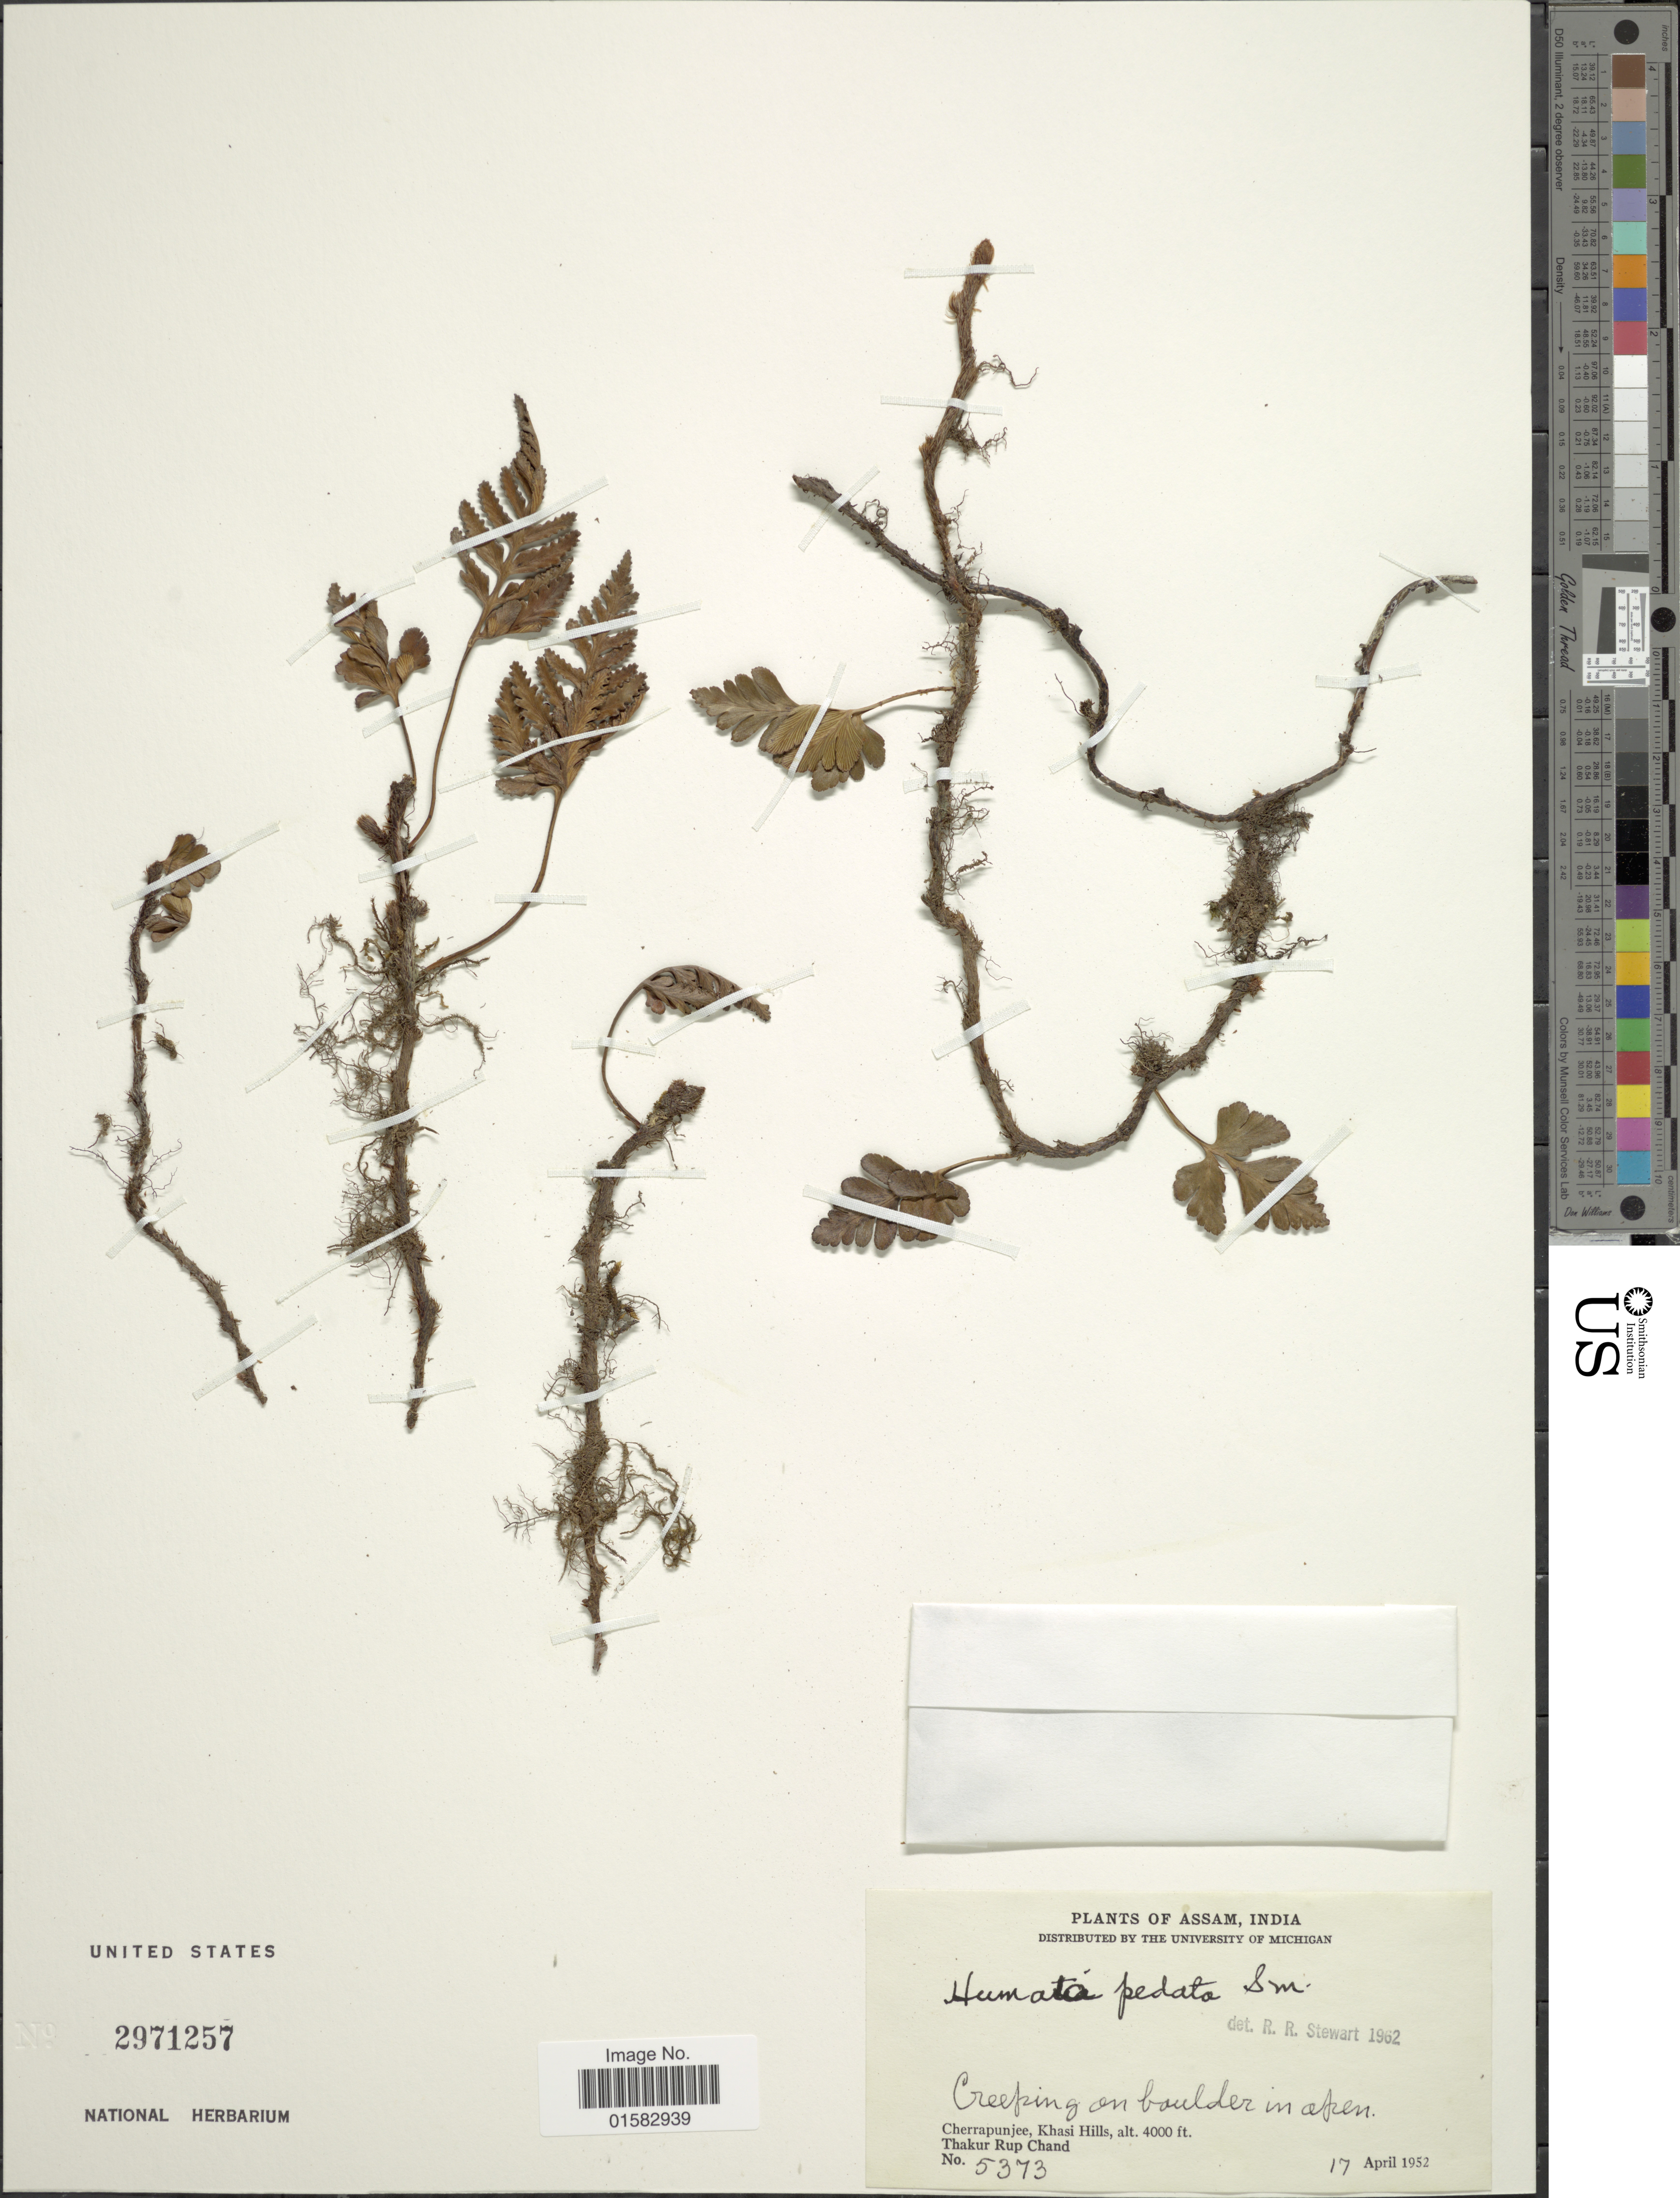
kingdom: Plantae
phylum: Tracheophyta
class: Polypodiopsida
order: Polypodiales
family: Davalliaceae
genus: Davallia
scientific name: Davallia repens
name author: (L. f.) Kuhn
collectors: T. R. Chand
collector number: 5373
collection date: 1952-04-17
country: India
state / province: Meghalaya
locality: Cherrapunjee, Khasi Hills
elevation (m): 1219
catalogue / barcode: US 2971257